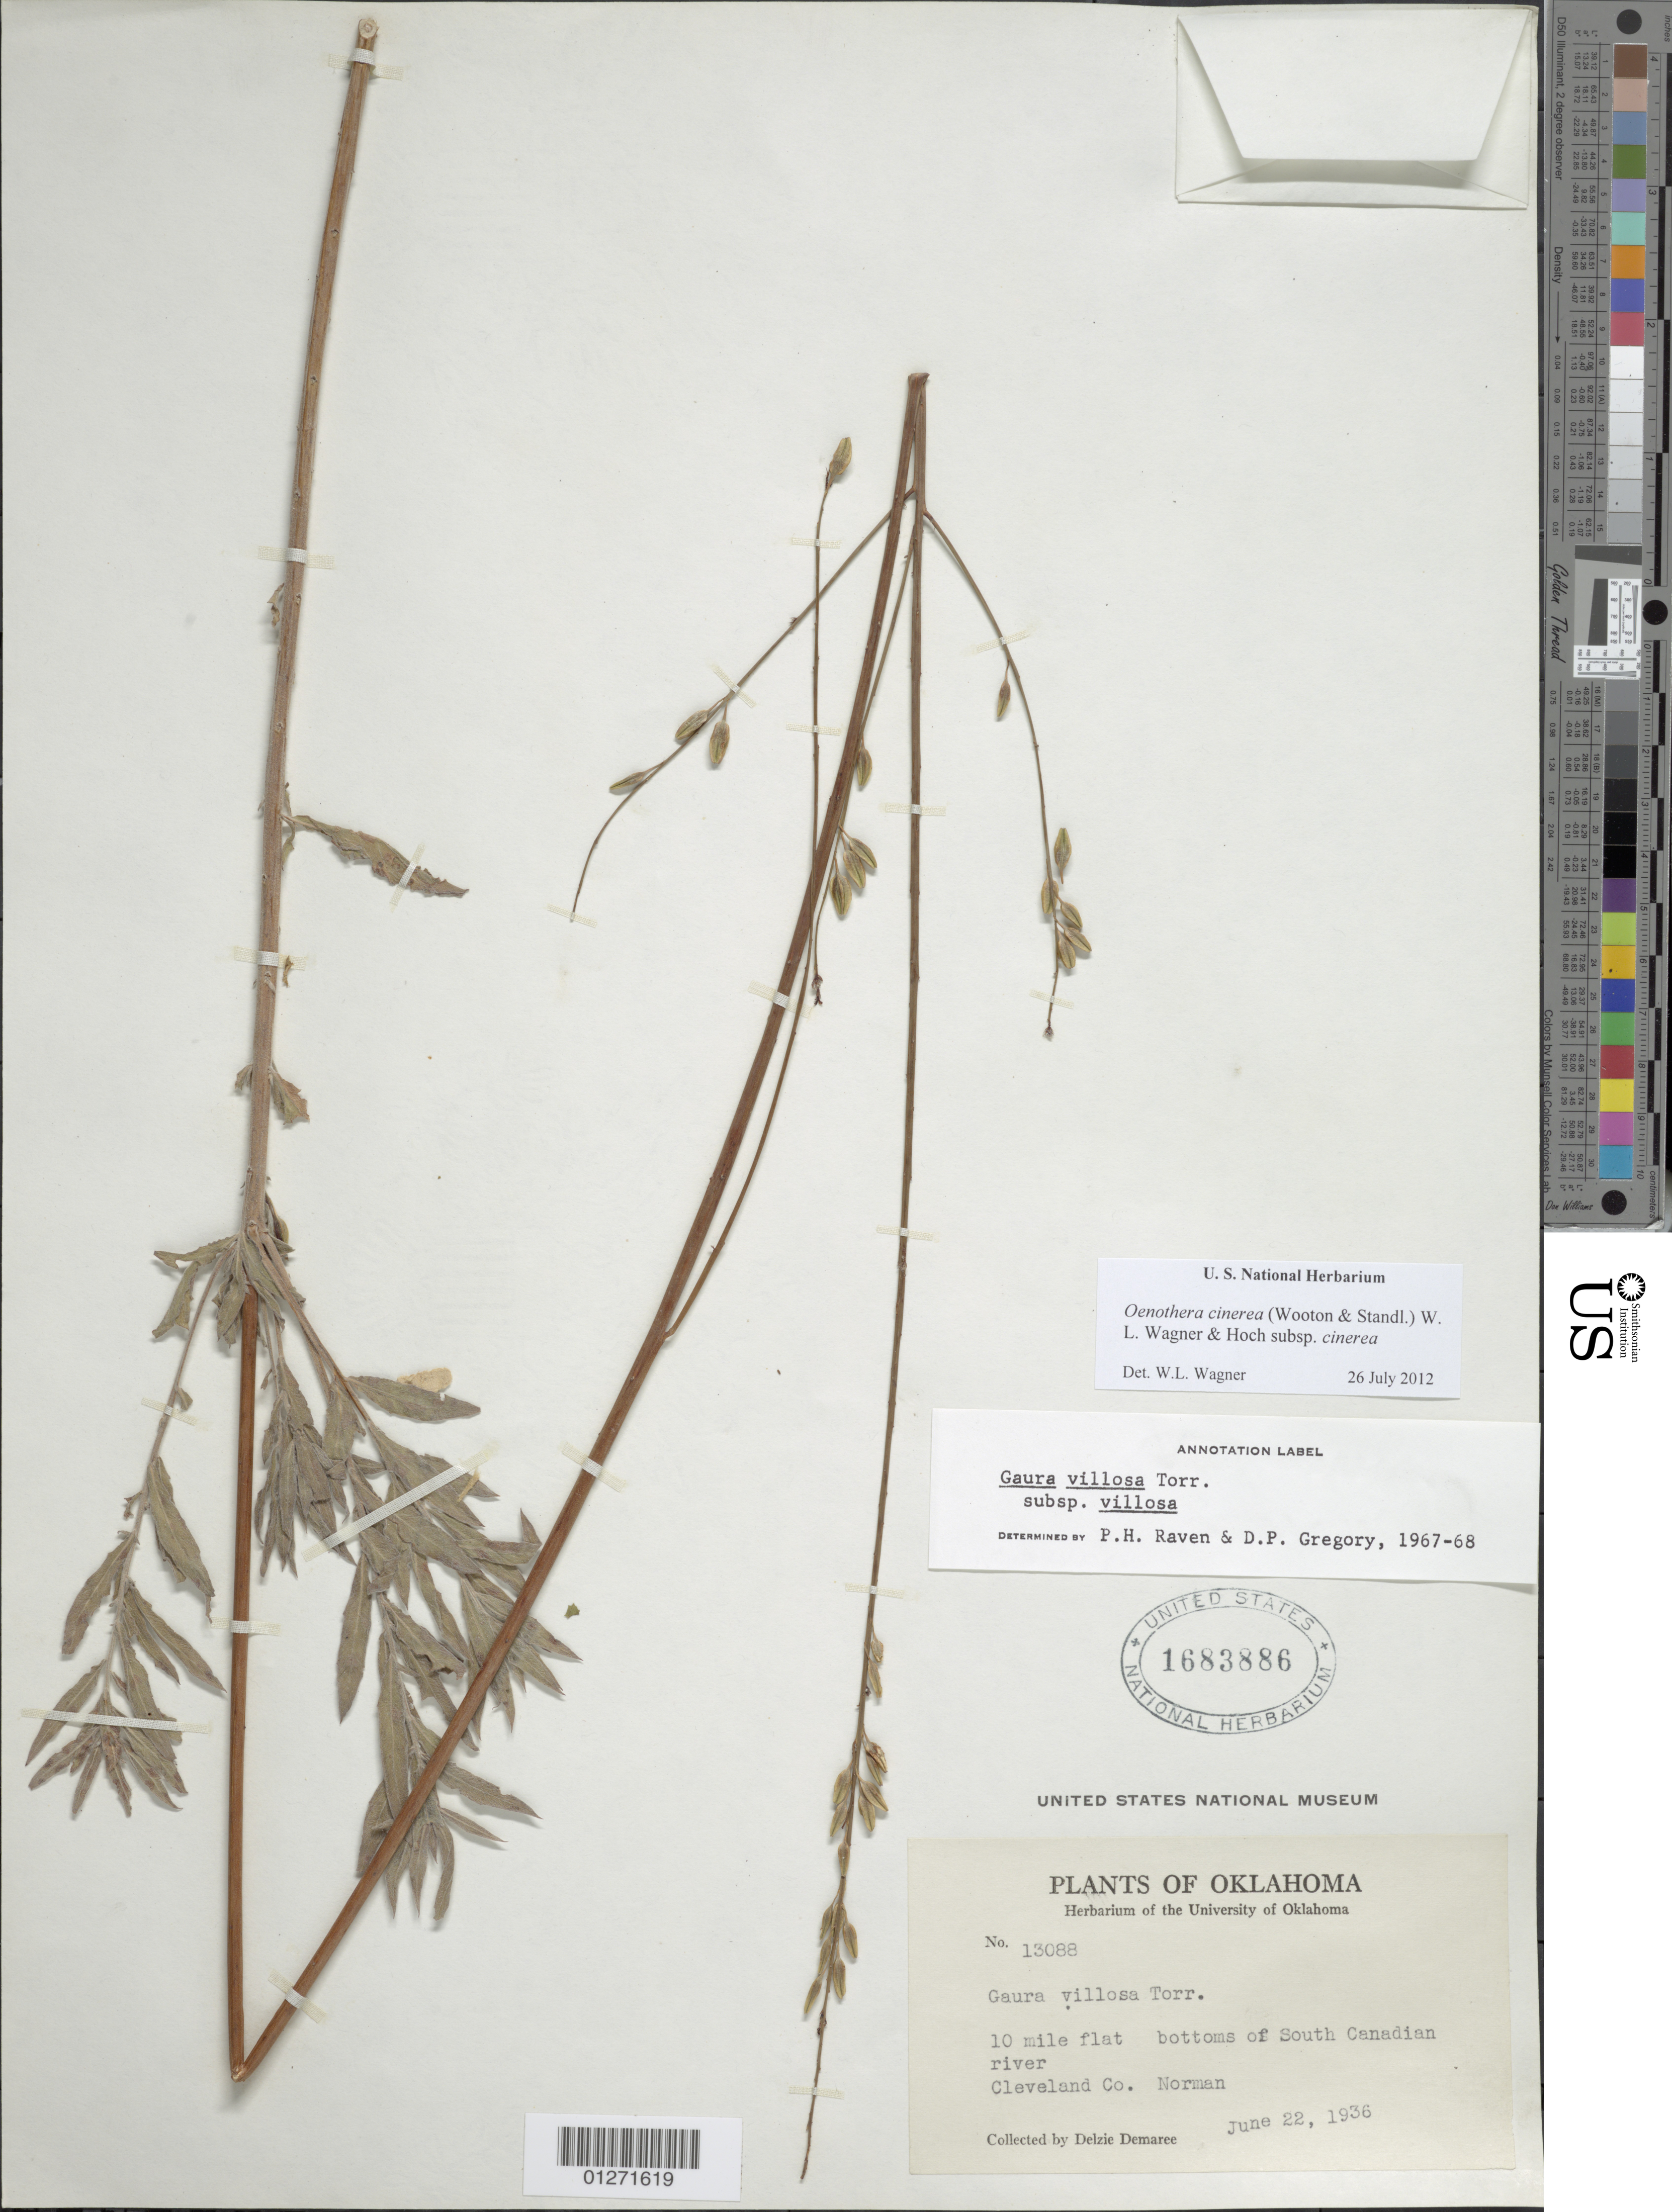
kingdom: Plantae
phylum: Tracheophyta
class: Magnoliopsida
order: Myrtales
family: Onagraceae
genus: Oenothera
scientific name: Oenothera cinerea subsp. cinerea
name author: (Wooton & Standl.) W.L. Wagner & Hoch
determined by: Wagner, W. L., (BOT), Smithsonian Institution - National Museum of Natural History (UNITED STATES)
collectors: D. Demaree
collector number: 13088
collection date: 1936-06-22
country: United States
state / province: Oklahoma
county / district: Cleveland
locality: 10 mi flat bottoms of South Canadian River. Norman.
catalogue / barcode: US 1683886